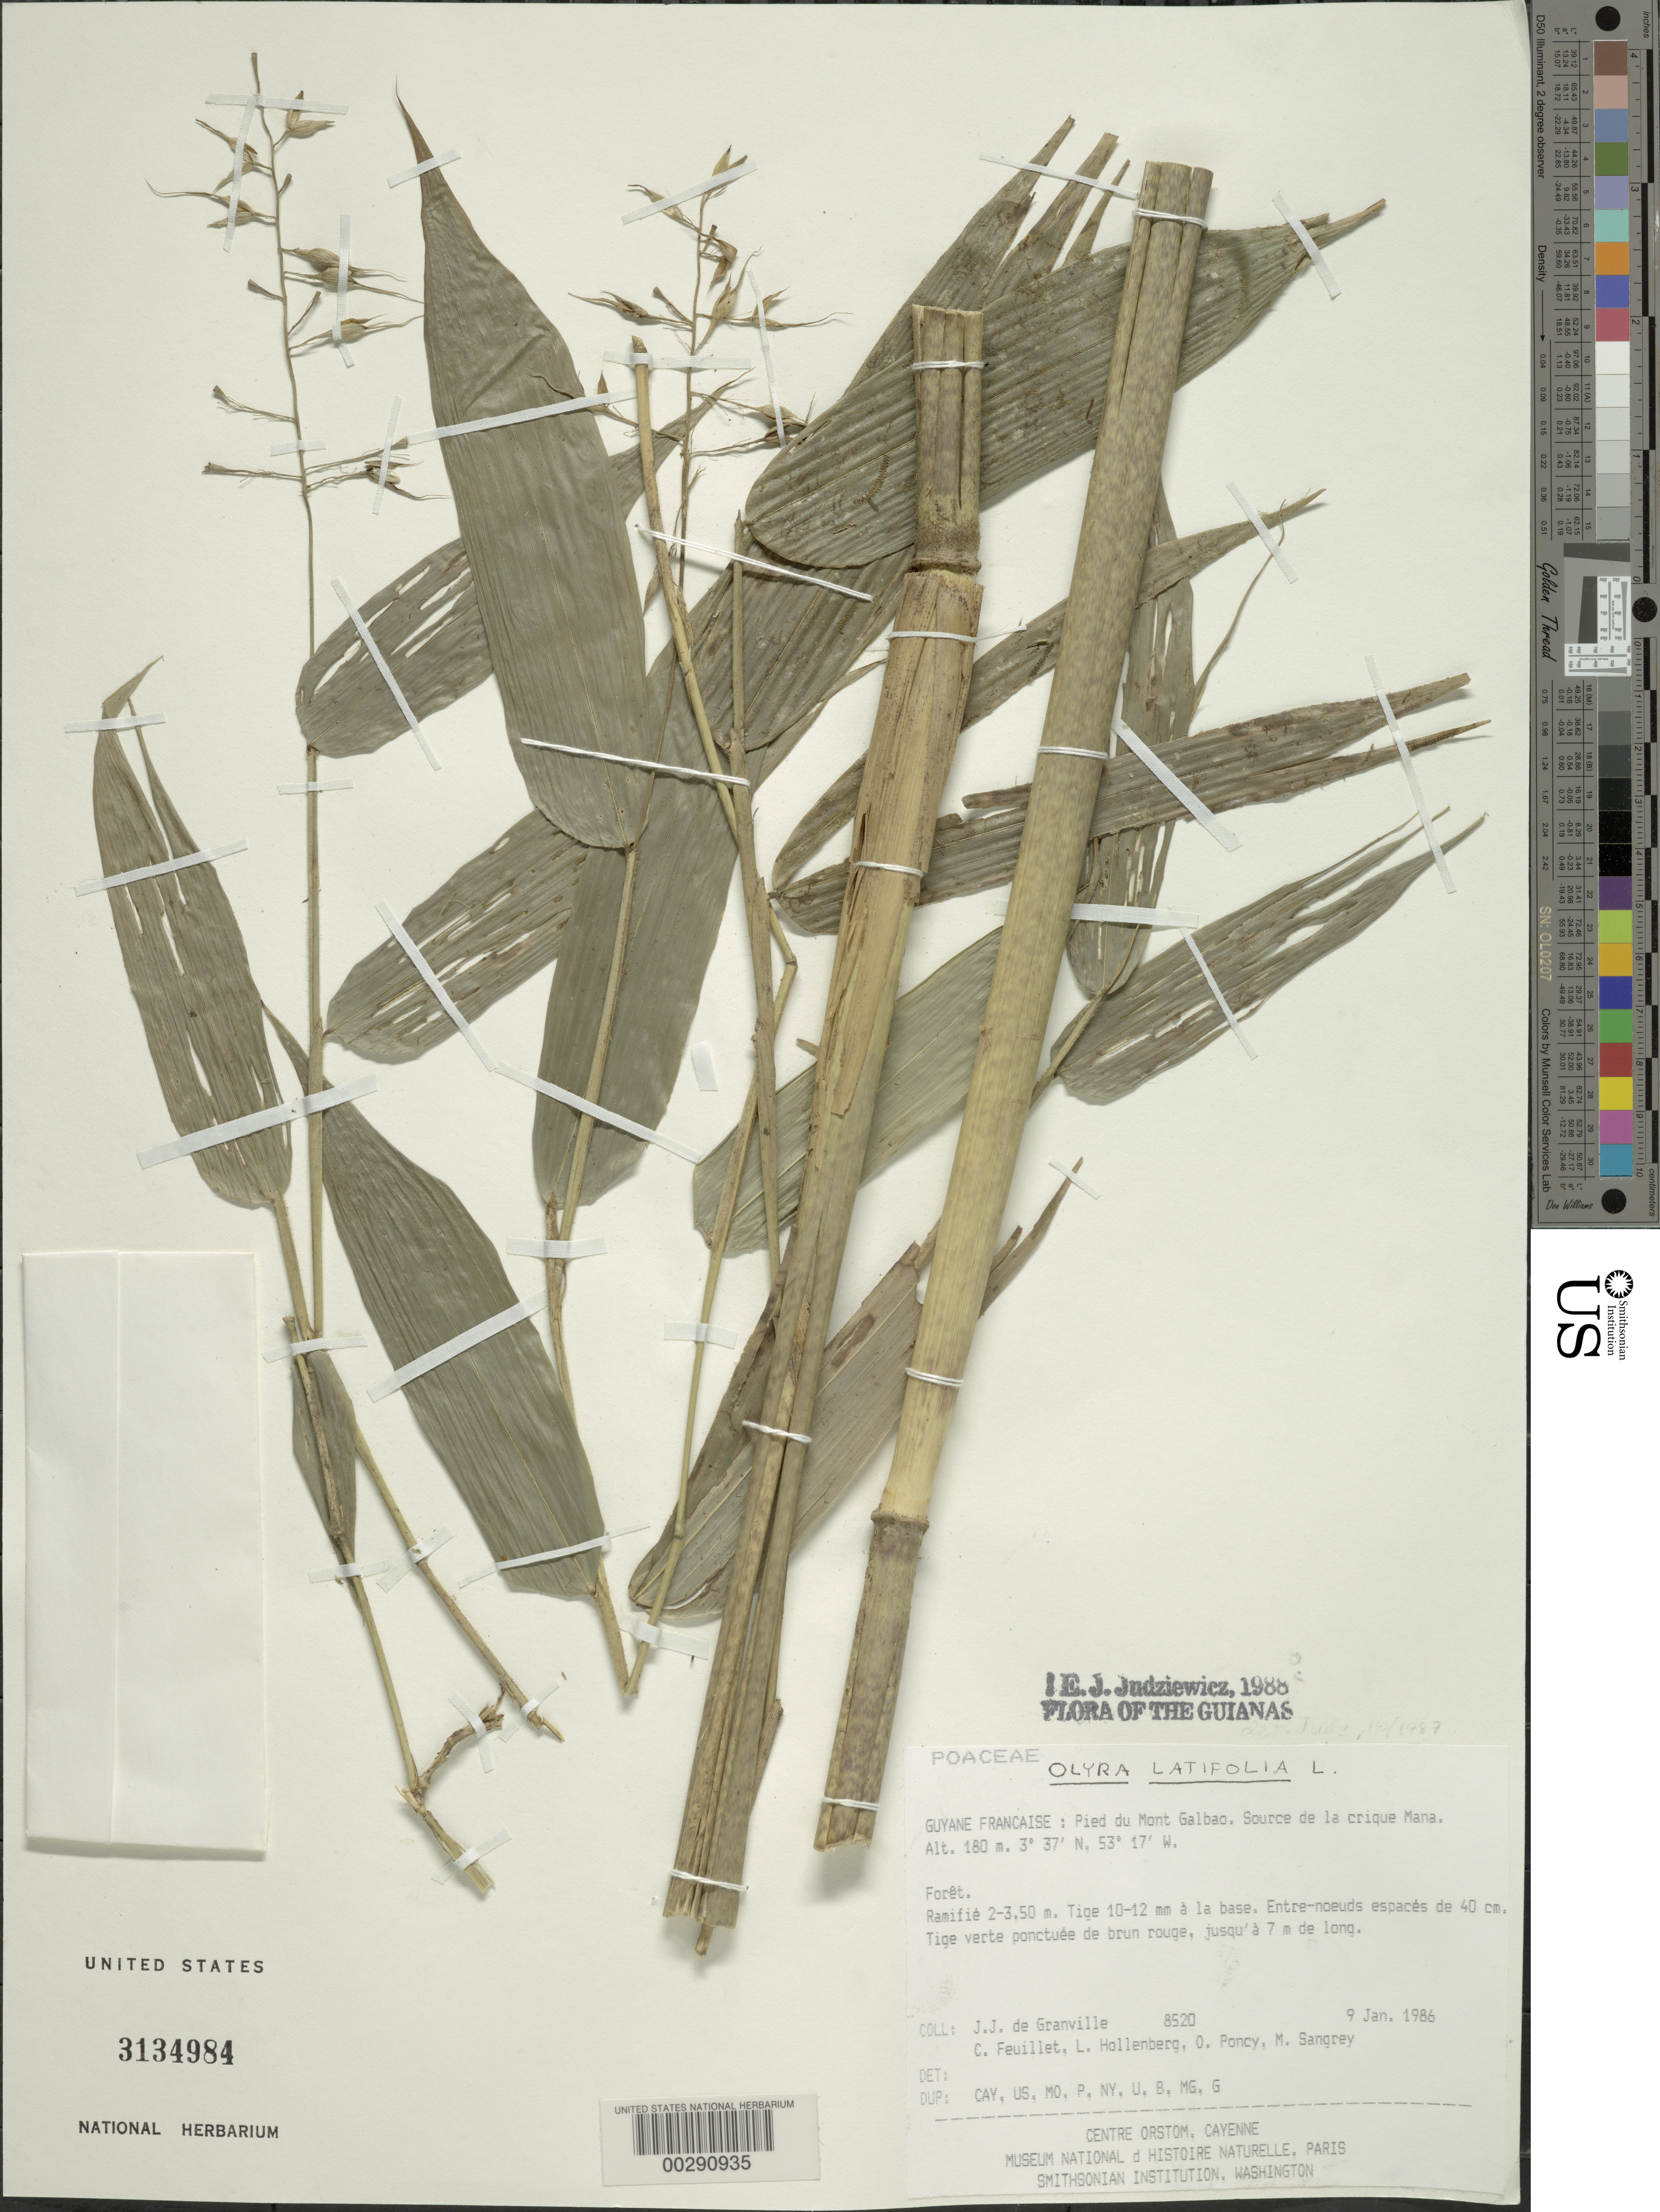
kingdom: Plantae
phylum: Tracheophyta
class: Liliopsida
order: Poales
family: Poaceae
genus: Olyra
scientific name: Olyra latifolia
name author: L.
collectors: J.-J. de Granville, C. Feuillet, L. Hollenberg, O. Poncy & M. S. Sangrey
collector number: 8520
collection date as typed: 09 Jan 1986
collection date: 1986-01-09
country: French Guiana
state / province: Cayenne / Saint-Laurent-du-Maroni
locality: Pied du mont galbao; source of the creek mana. [in former inini arrondissement.]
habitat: Forest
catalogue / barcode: US 3134984